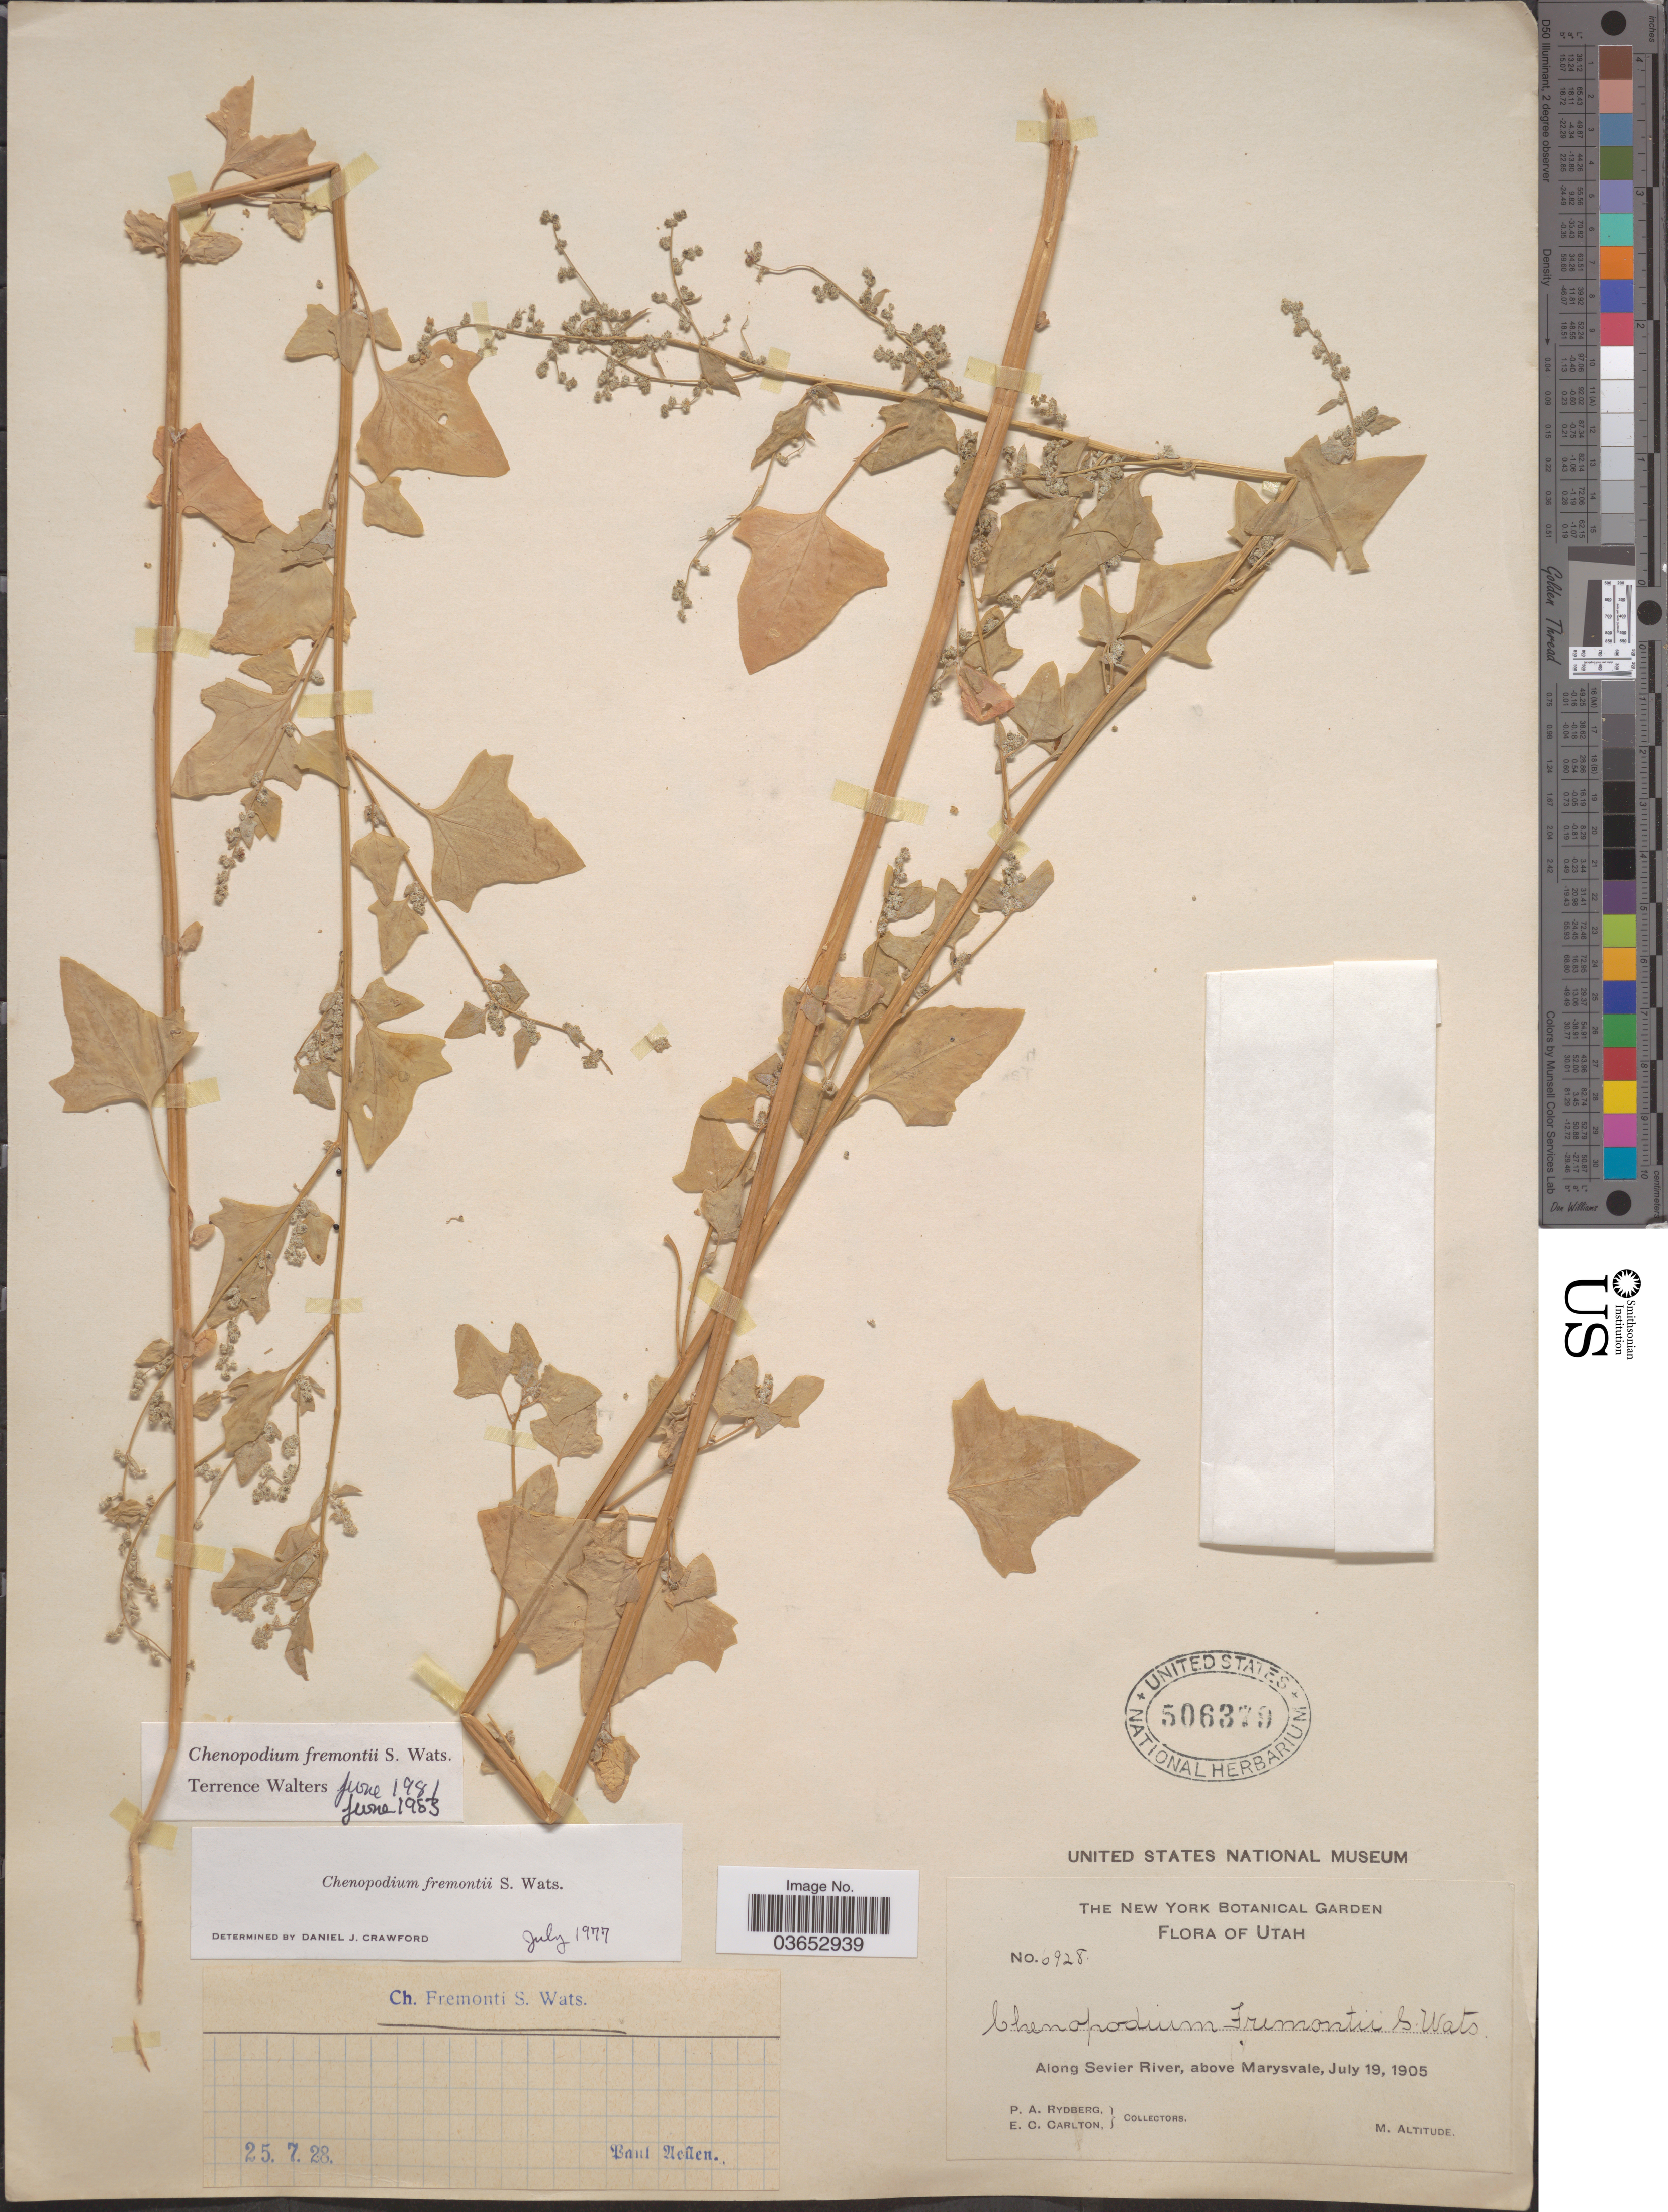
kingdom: Plantae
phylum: Tracheophyta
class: Magnoliopsida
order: Caryophyllales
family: Amaranthaceae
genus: Chenopodium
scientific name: Chenopodium fremontii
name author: S. Watson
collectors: P. A. Rydberg & E. Carlton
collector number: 6928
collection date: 1905-06-19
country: United States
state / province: Utah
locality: Along Sevier River, above Marysvale.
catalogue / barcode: US 506379